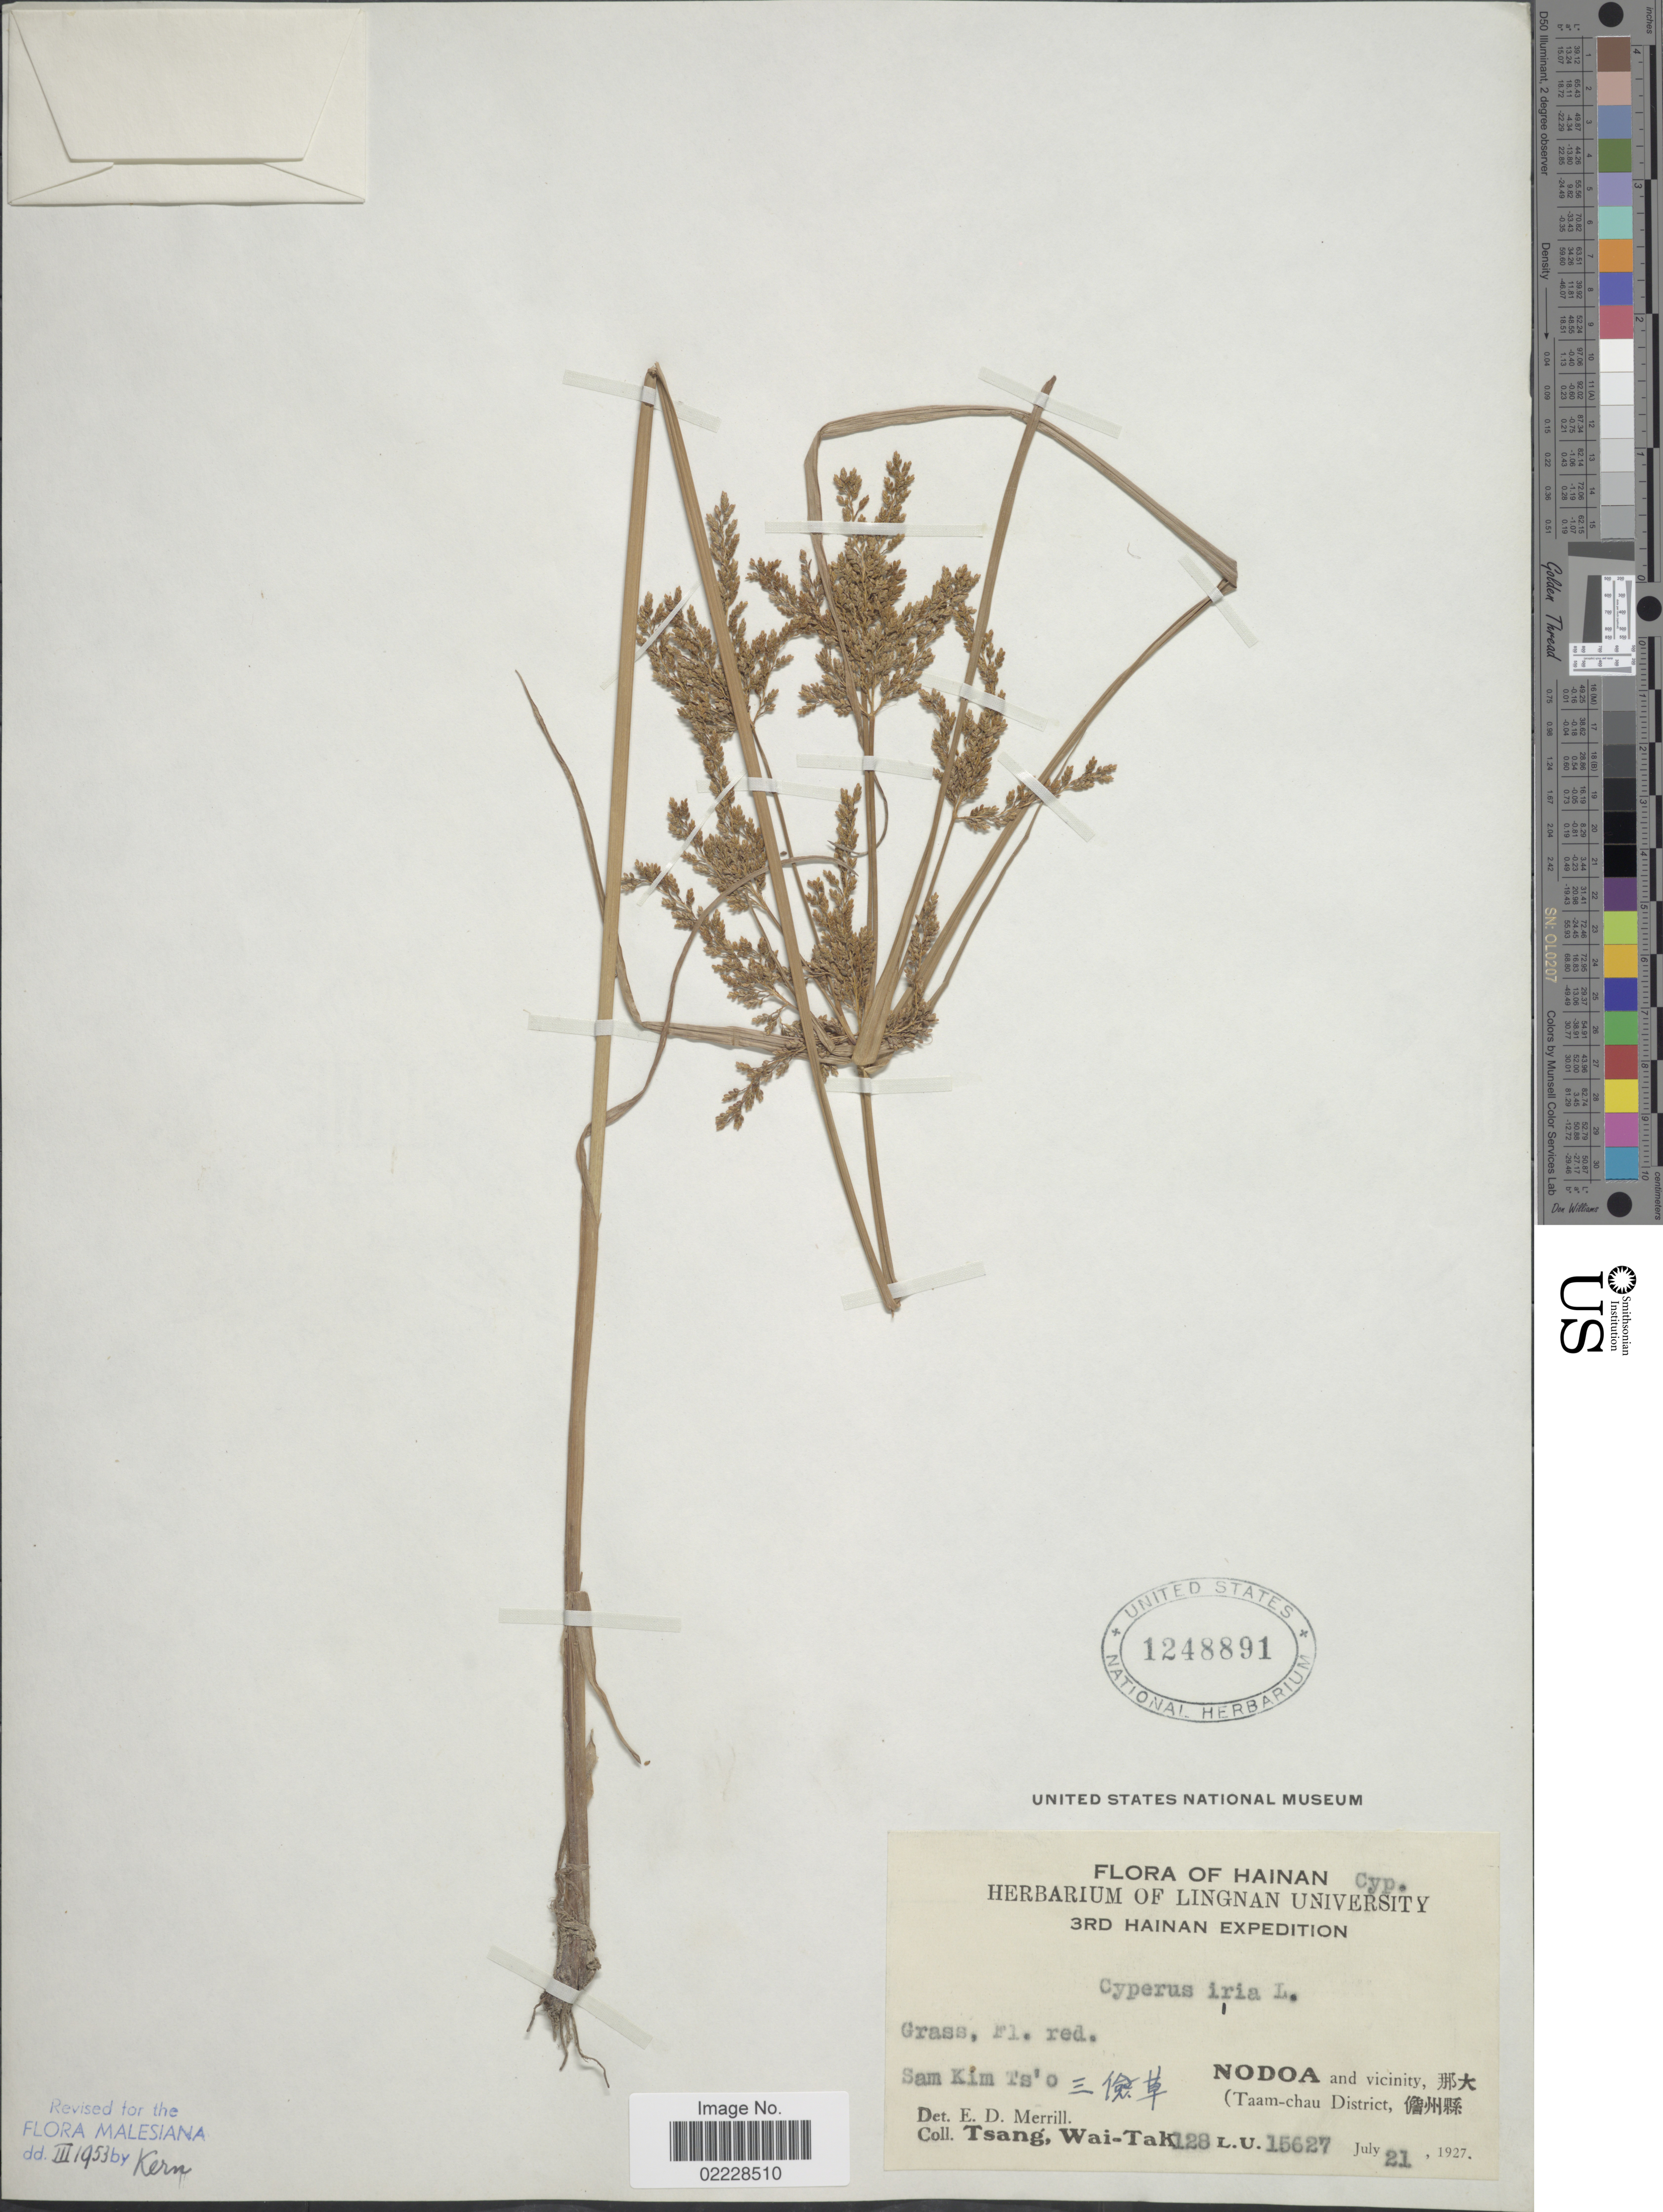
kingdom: Plantae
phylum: Tracheophyta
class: Liliopsida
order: Poales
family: Cyperaceae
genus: Cyperus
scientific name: Cyperus iria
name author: L.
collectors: W. T. Tsang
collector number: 128/L.U. 15627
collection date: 1927-07-21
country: China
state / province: Hainan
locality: Nodoa and vicinity, (Taam-chau District)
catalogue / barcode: US 1248891